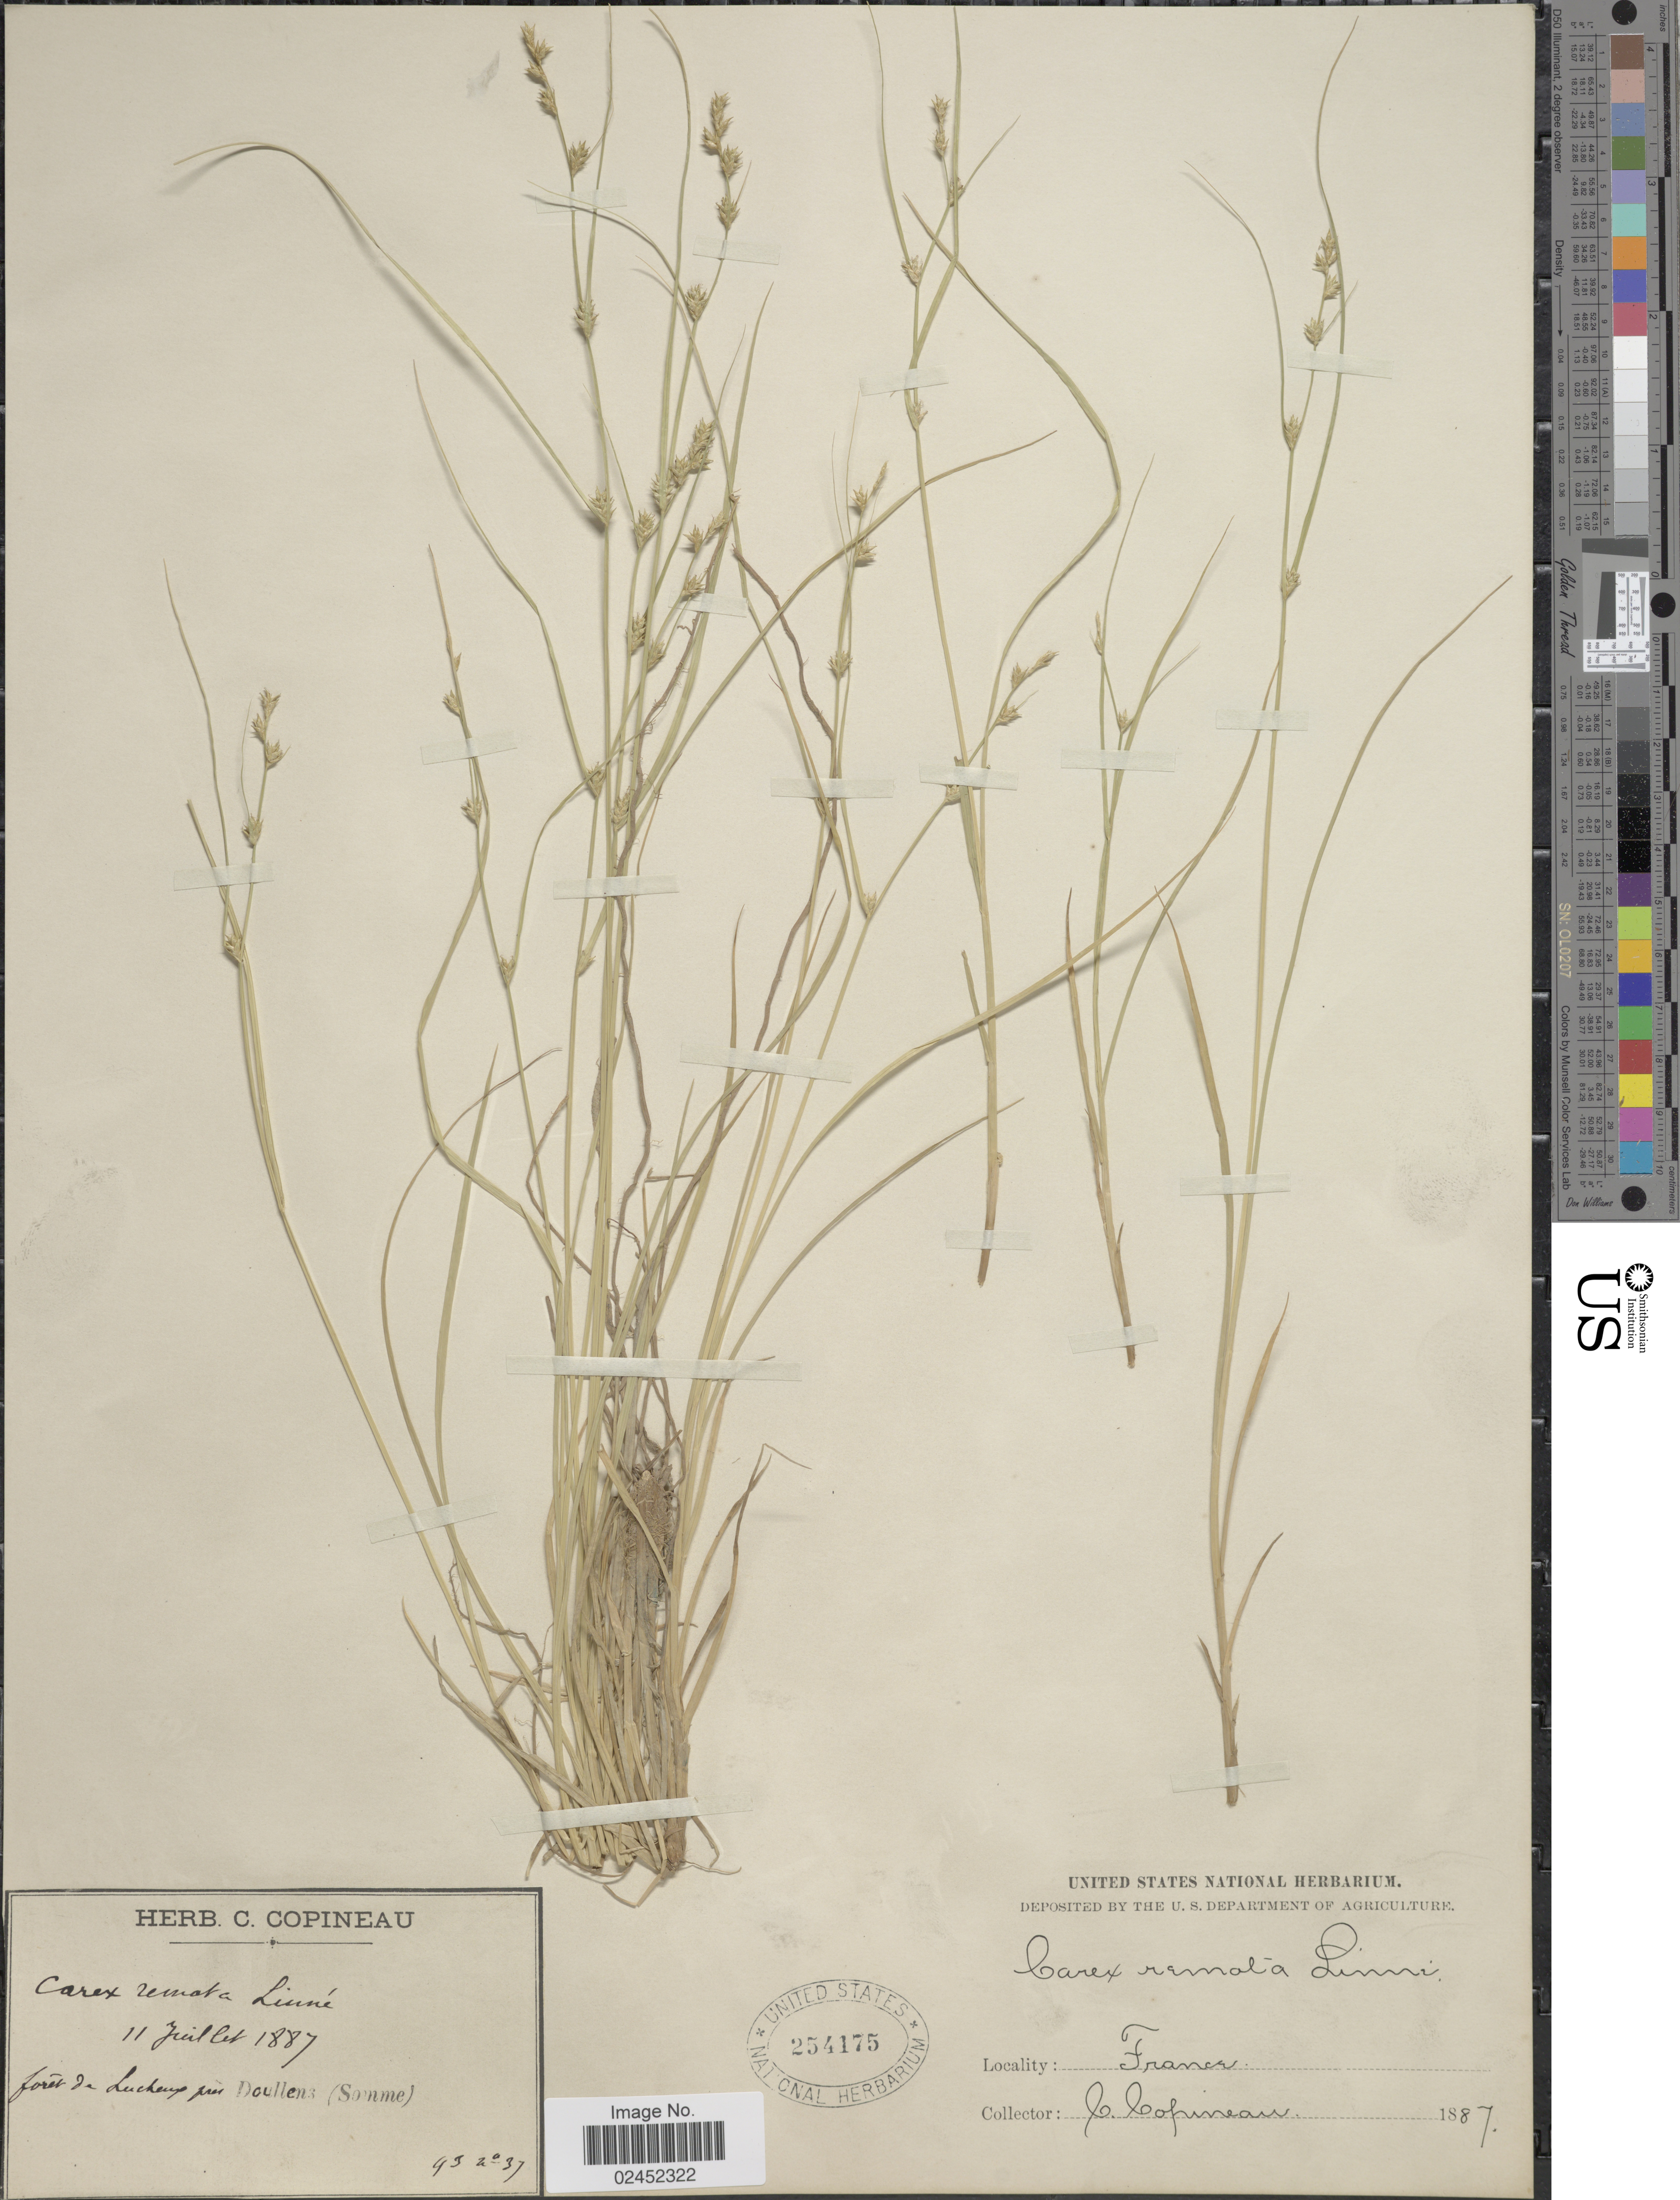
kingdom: Plantae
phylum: Tracheophyta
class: Liliopsida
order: Poales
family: Cyperaceae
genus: Carex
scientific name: Carex remota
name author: L.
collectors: C. Copineau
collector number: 37?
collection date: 1887-07-11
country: France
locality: Foret de Lucheux pres Doullens (Somme)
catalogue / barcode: US 254175